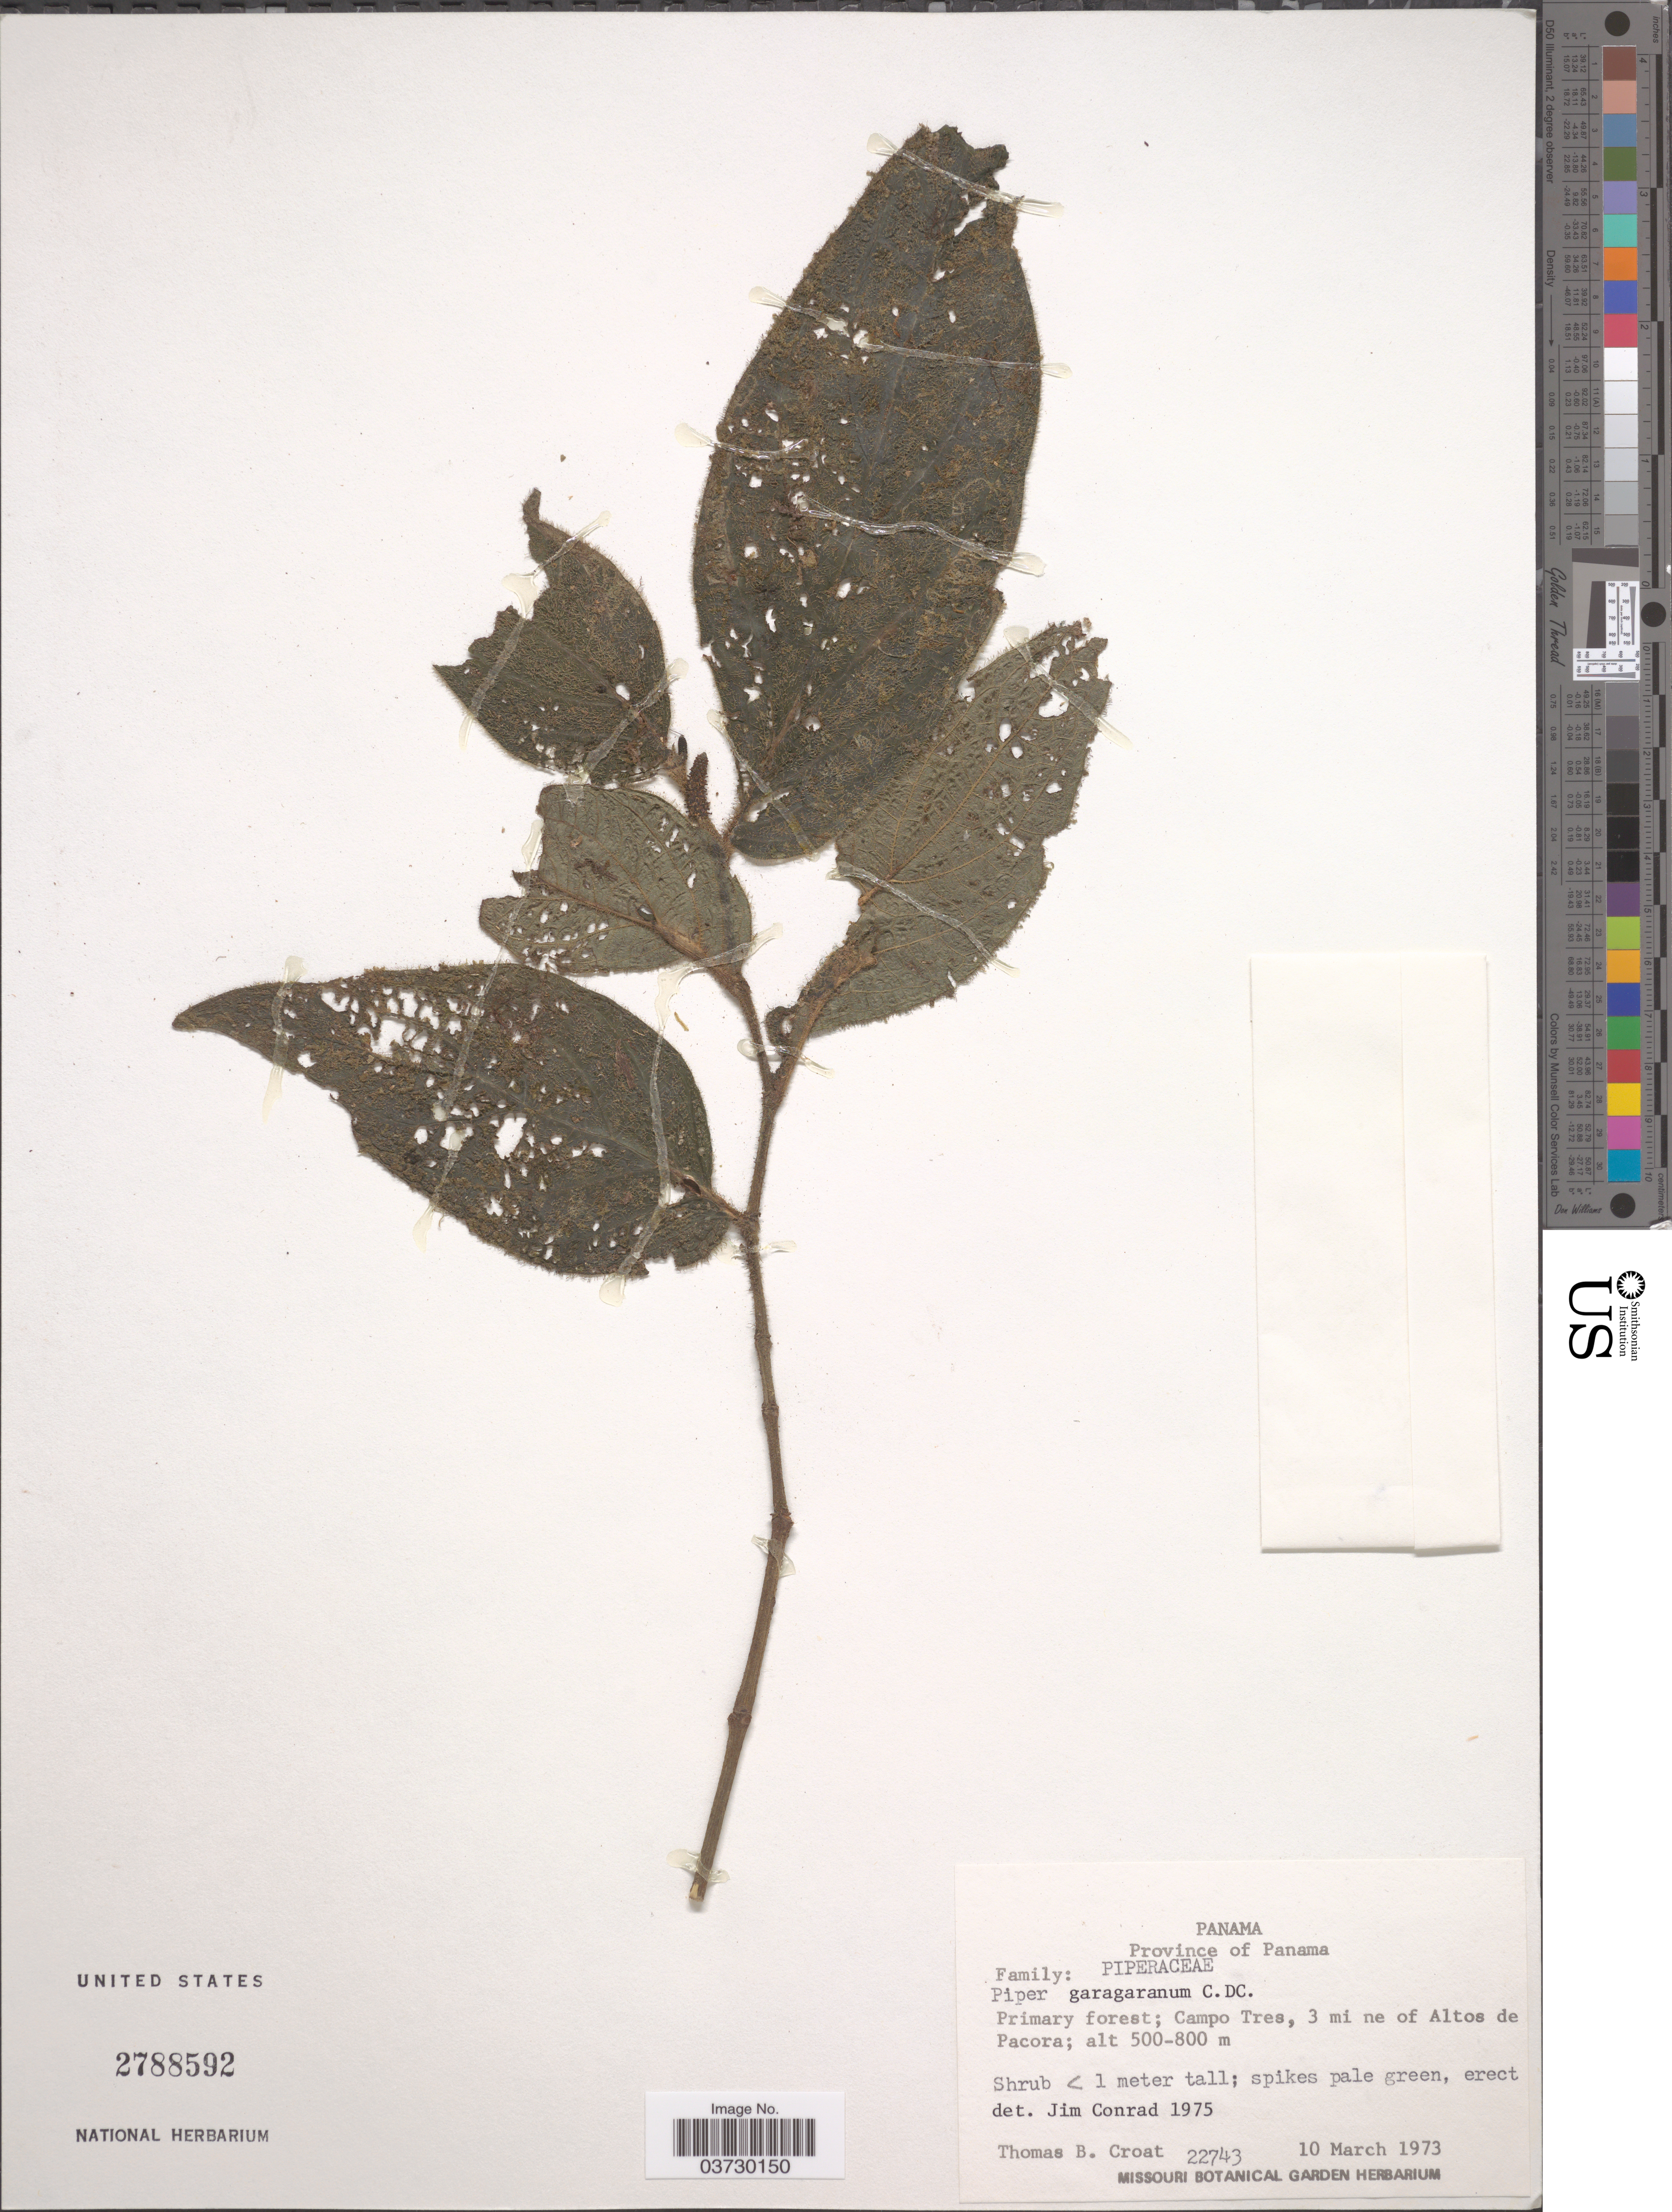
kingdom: Plantae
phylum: Tracheophyta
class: Magnoliopsida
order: Piperales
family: Piperaceae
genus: Piper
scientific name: Piper garagaranum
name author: C. DC.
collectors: T. B. Croat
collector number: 22743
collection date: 1973-03-10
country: Panama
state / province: Panamá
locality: Primary forest; Campo Tres, 3 mi ne of Altos de Pacora.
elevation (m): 500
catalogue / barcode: US 2788592